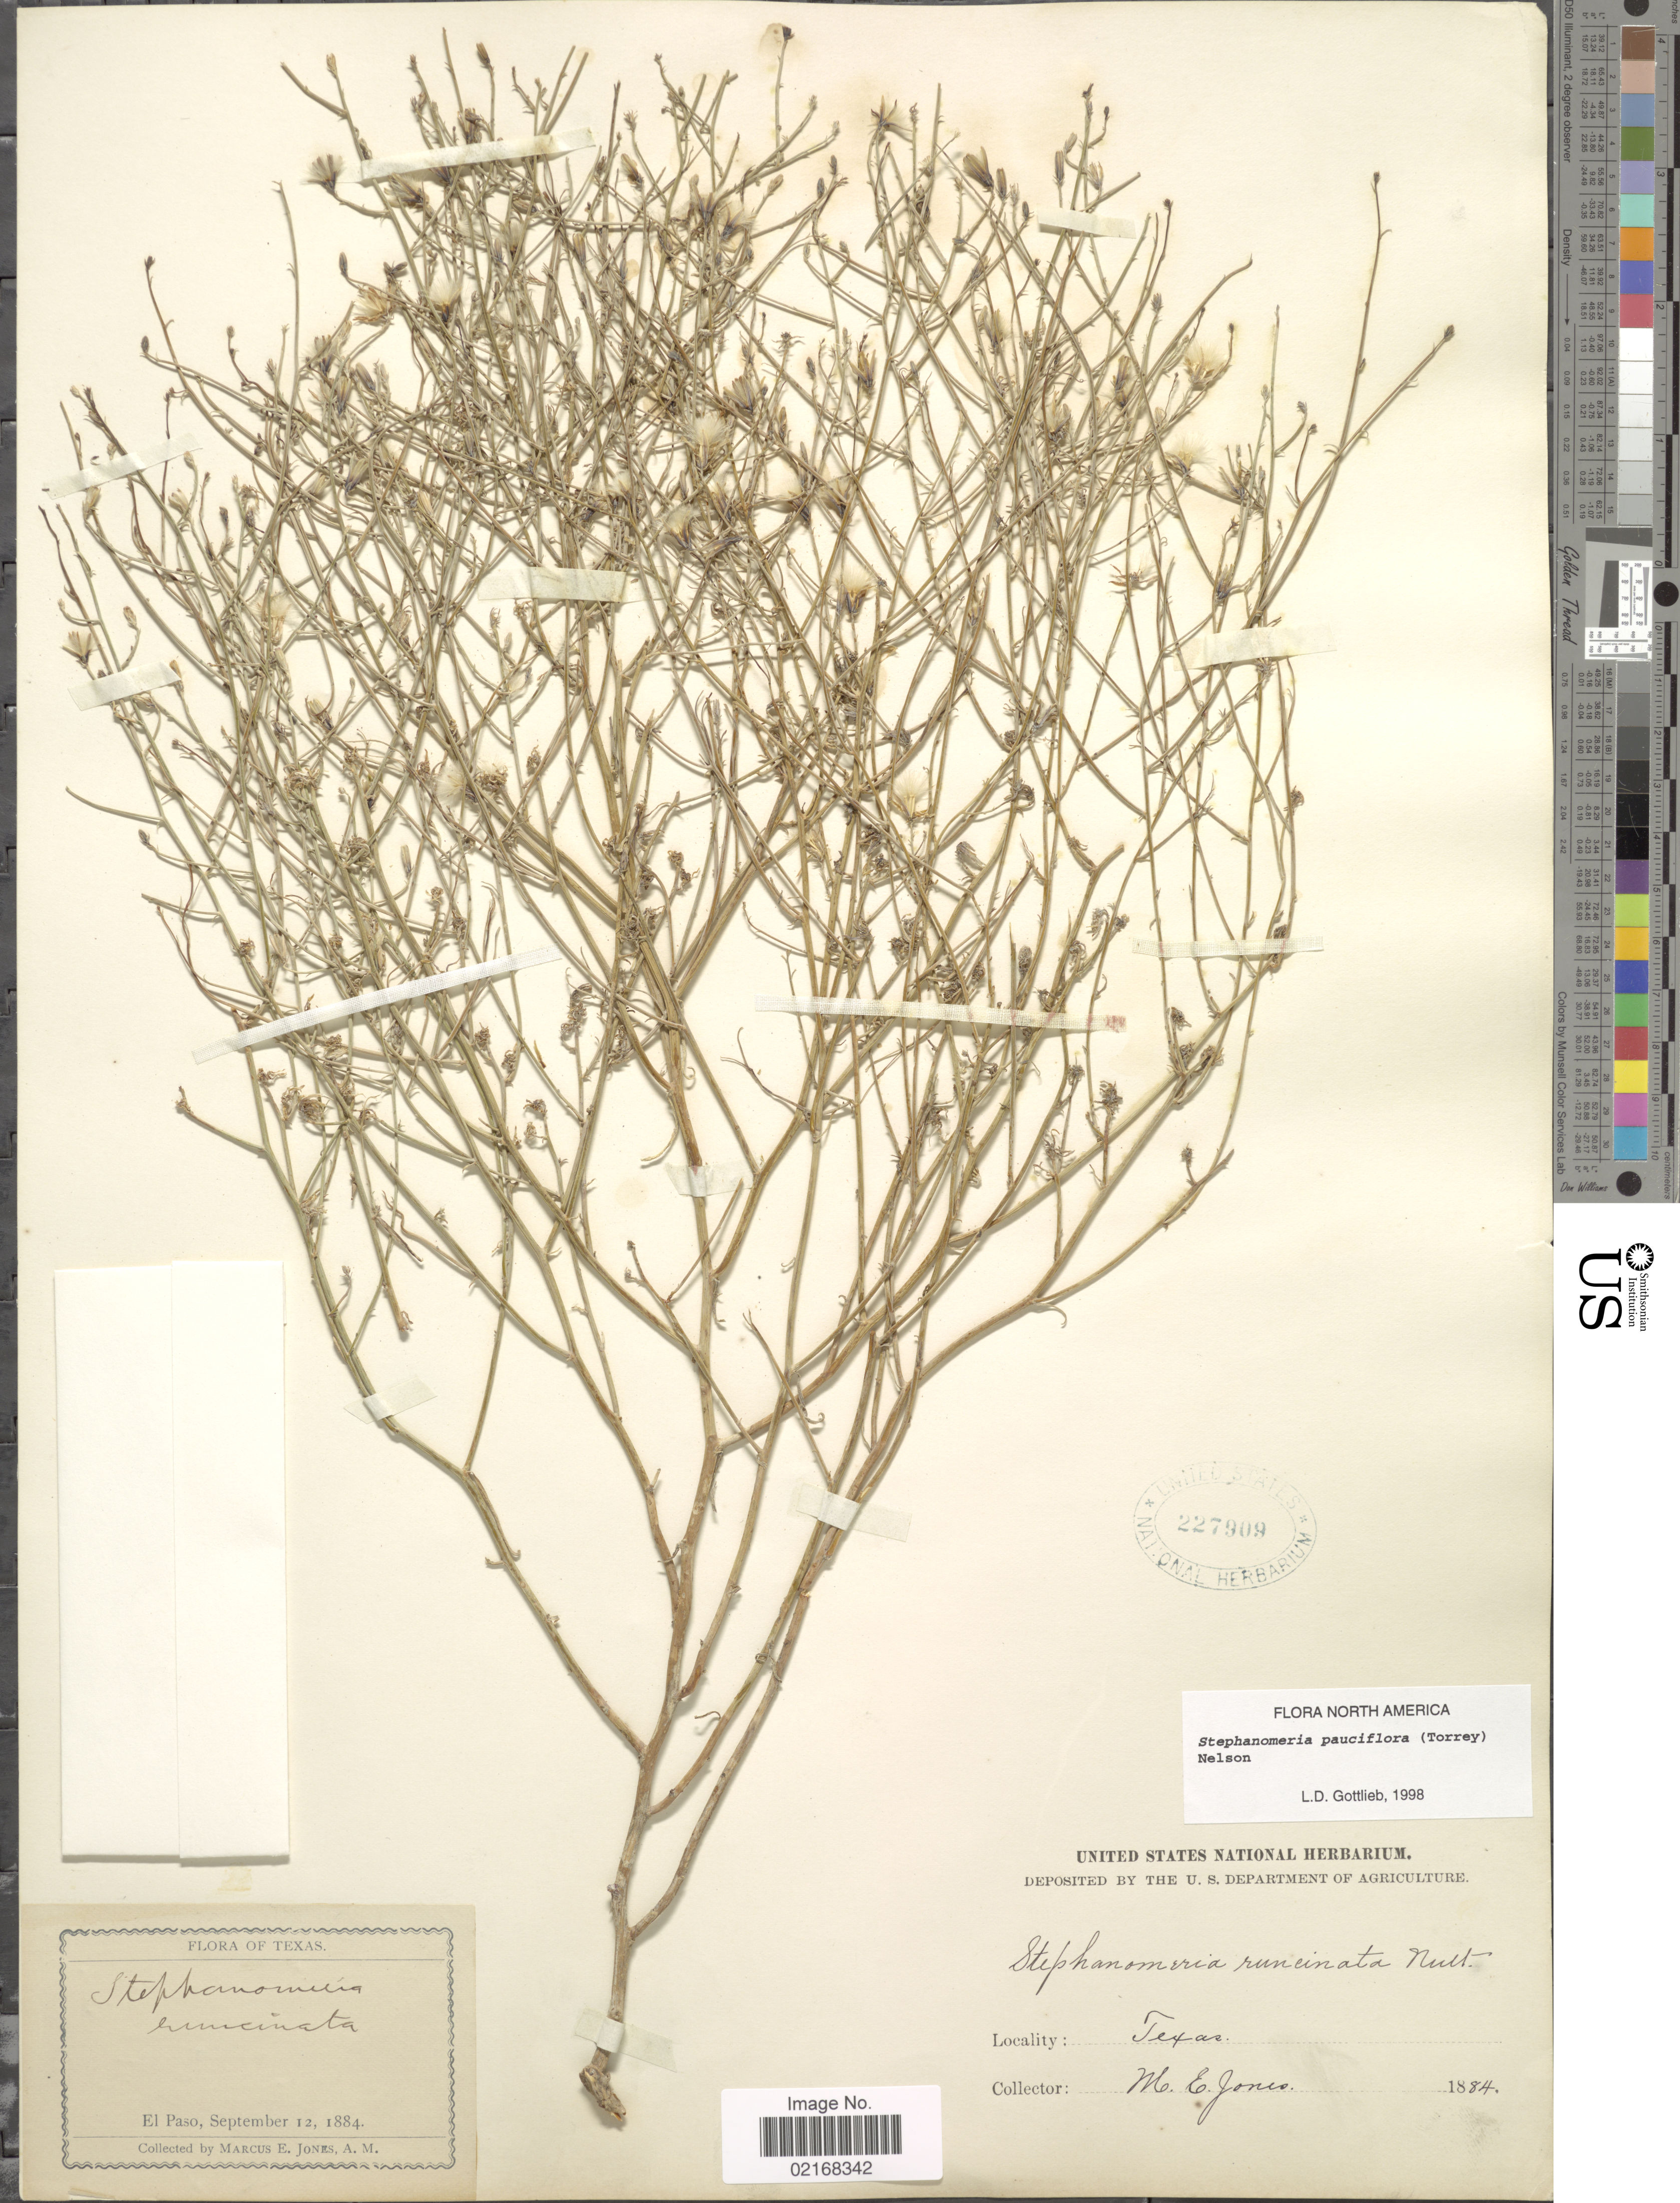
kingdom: Plantae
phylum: Tracheophyta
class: Magnoliopsida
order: Asterales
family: Asteraceae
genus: Stephanomeria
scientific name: Stephanomeria pauciflora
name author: (Torr.) A. Nelson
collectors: M. E. Jones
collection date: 1884-09-12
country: United States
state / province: Texas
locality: El Paso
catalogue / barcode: US 227909